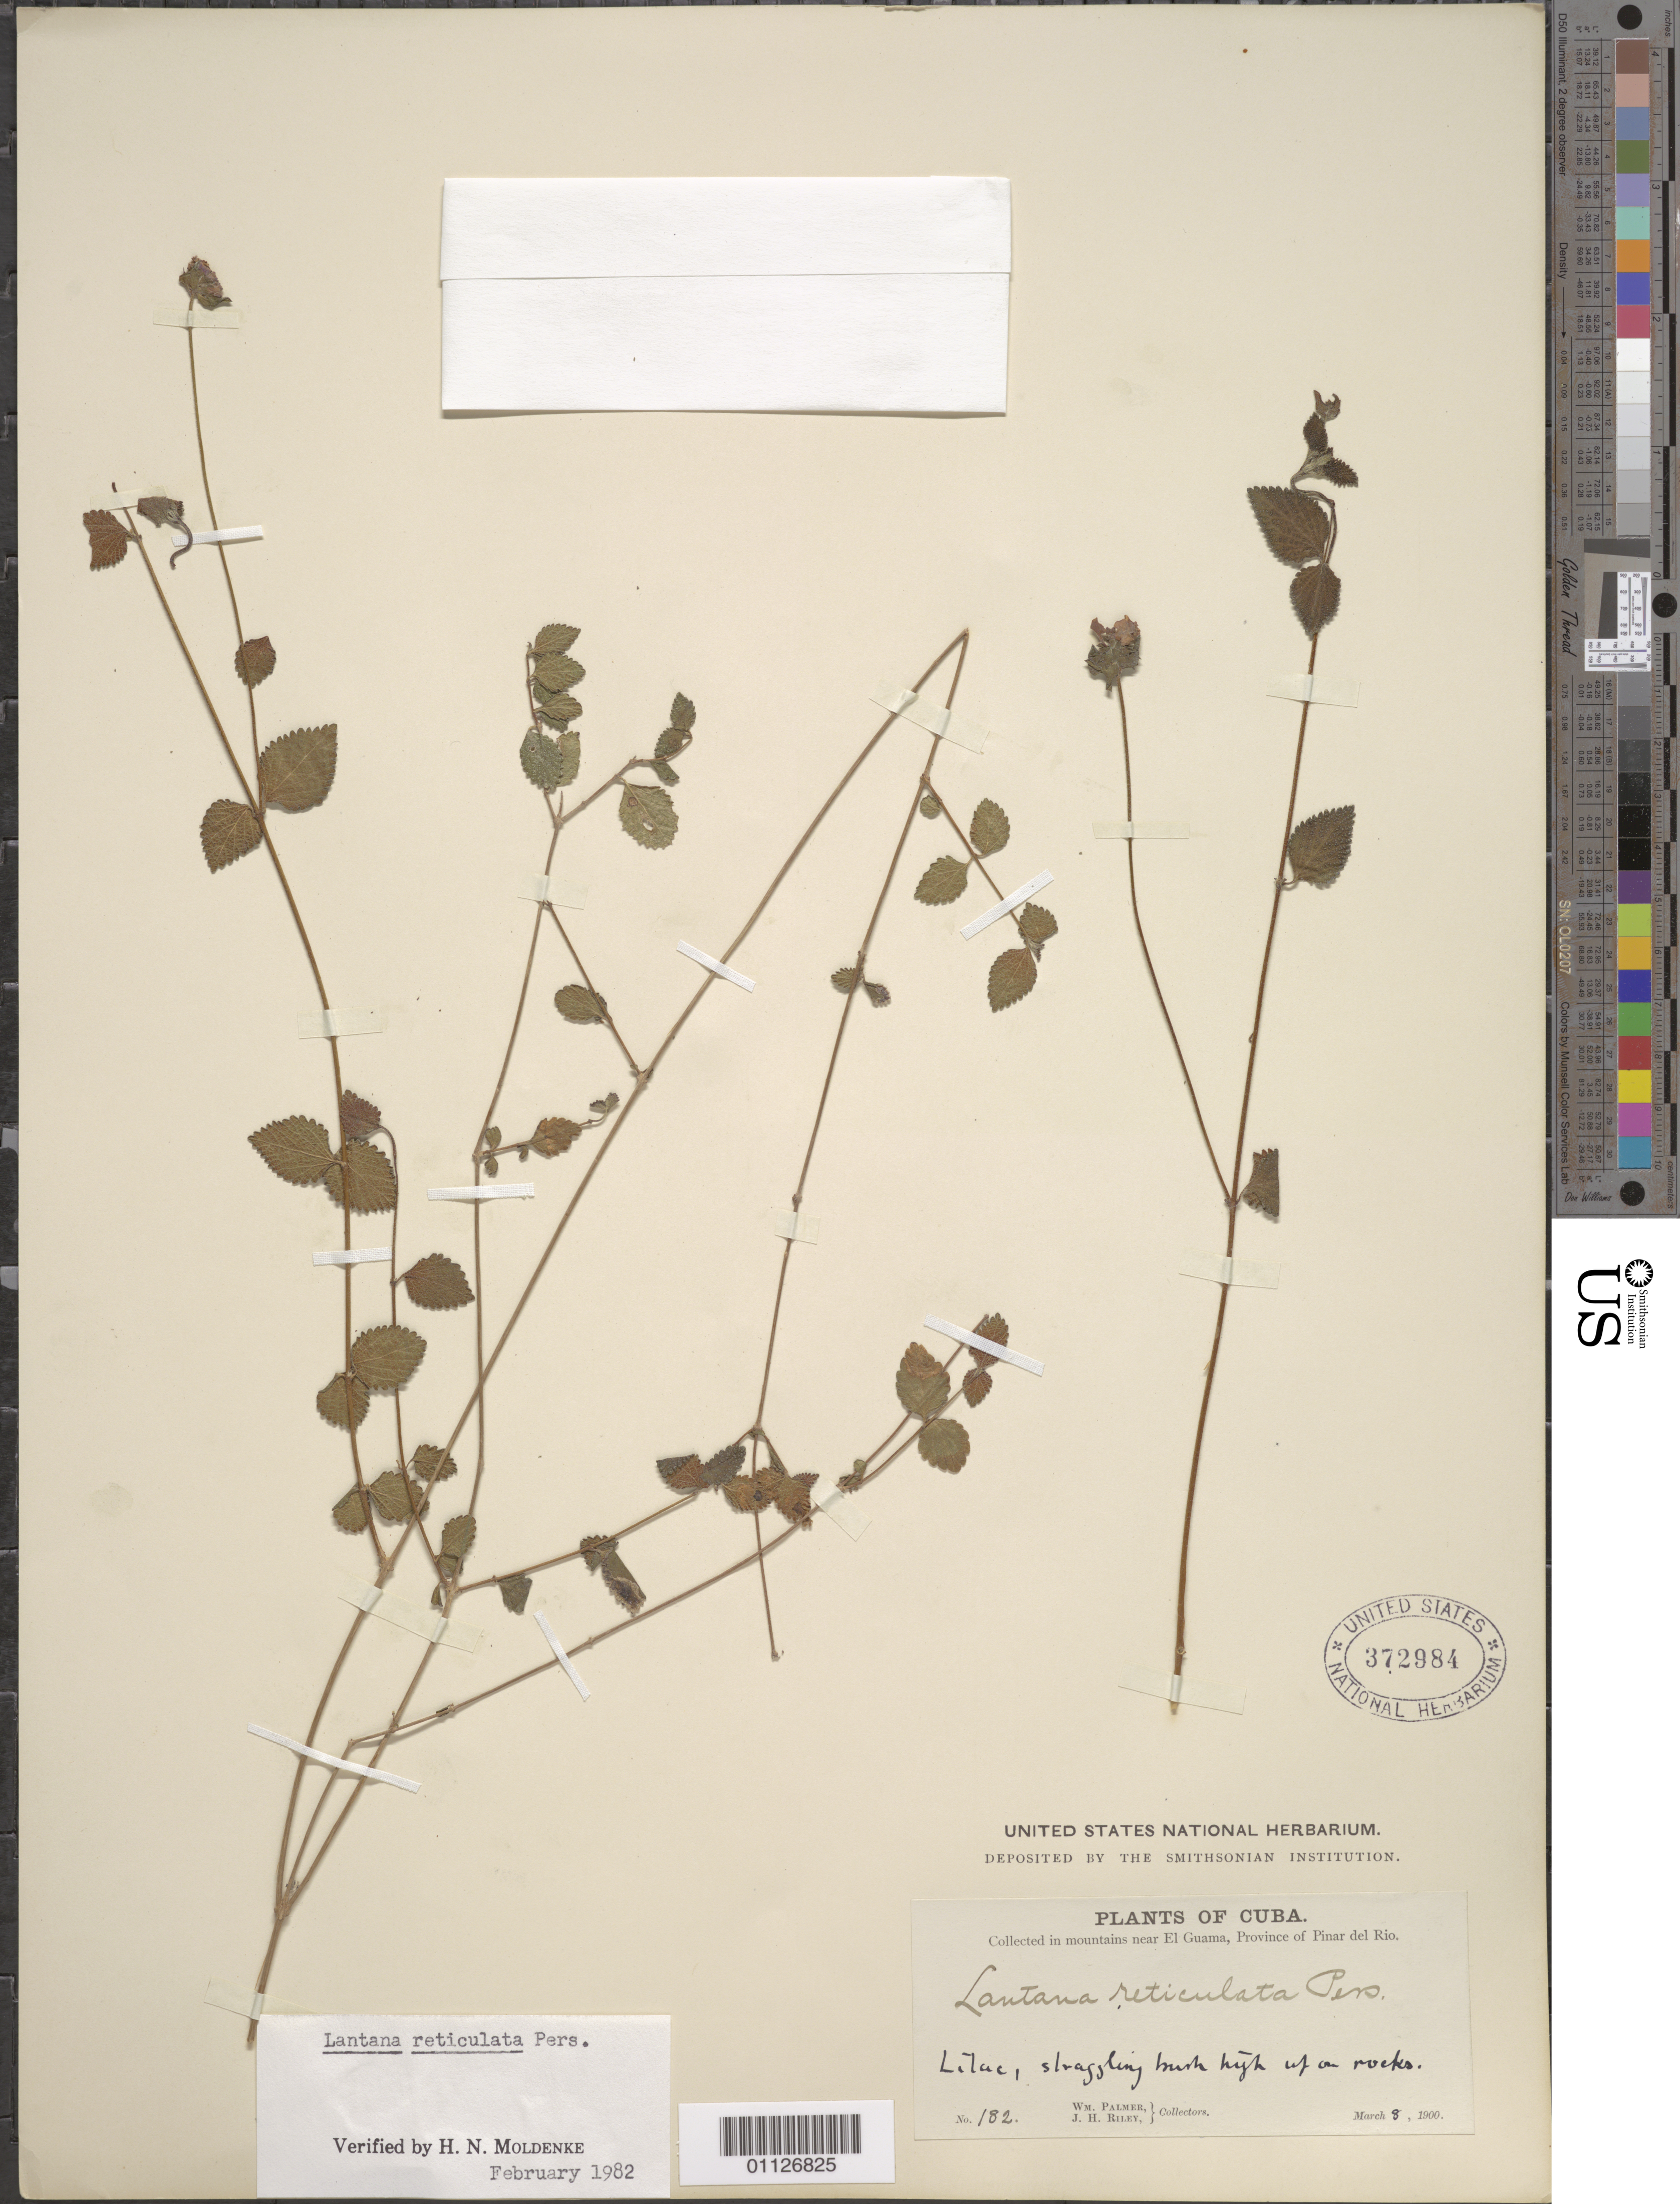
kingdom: Plantae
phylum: Tracheophyta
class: Magnoliopsida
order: Lamiales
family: Verbenaceae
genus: Lantana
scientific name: Lantana reticulata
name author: Pers.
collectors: W. Palmer & J. H. Riley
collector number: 182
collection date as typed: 08 Mar 1900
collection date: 1900-03-08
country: Cuba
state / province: Pinar del Rio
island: Cuba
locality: In mountains near El Guama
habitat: high up on rocks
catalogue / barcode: US 372984